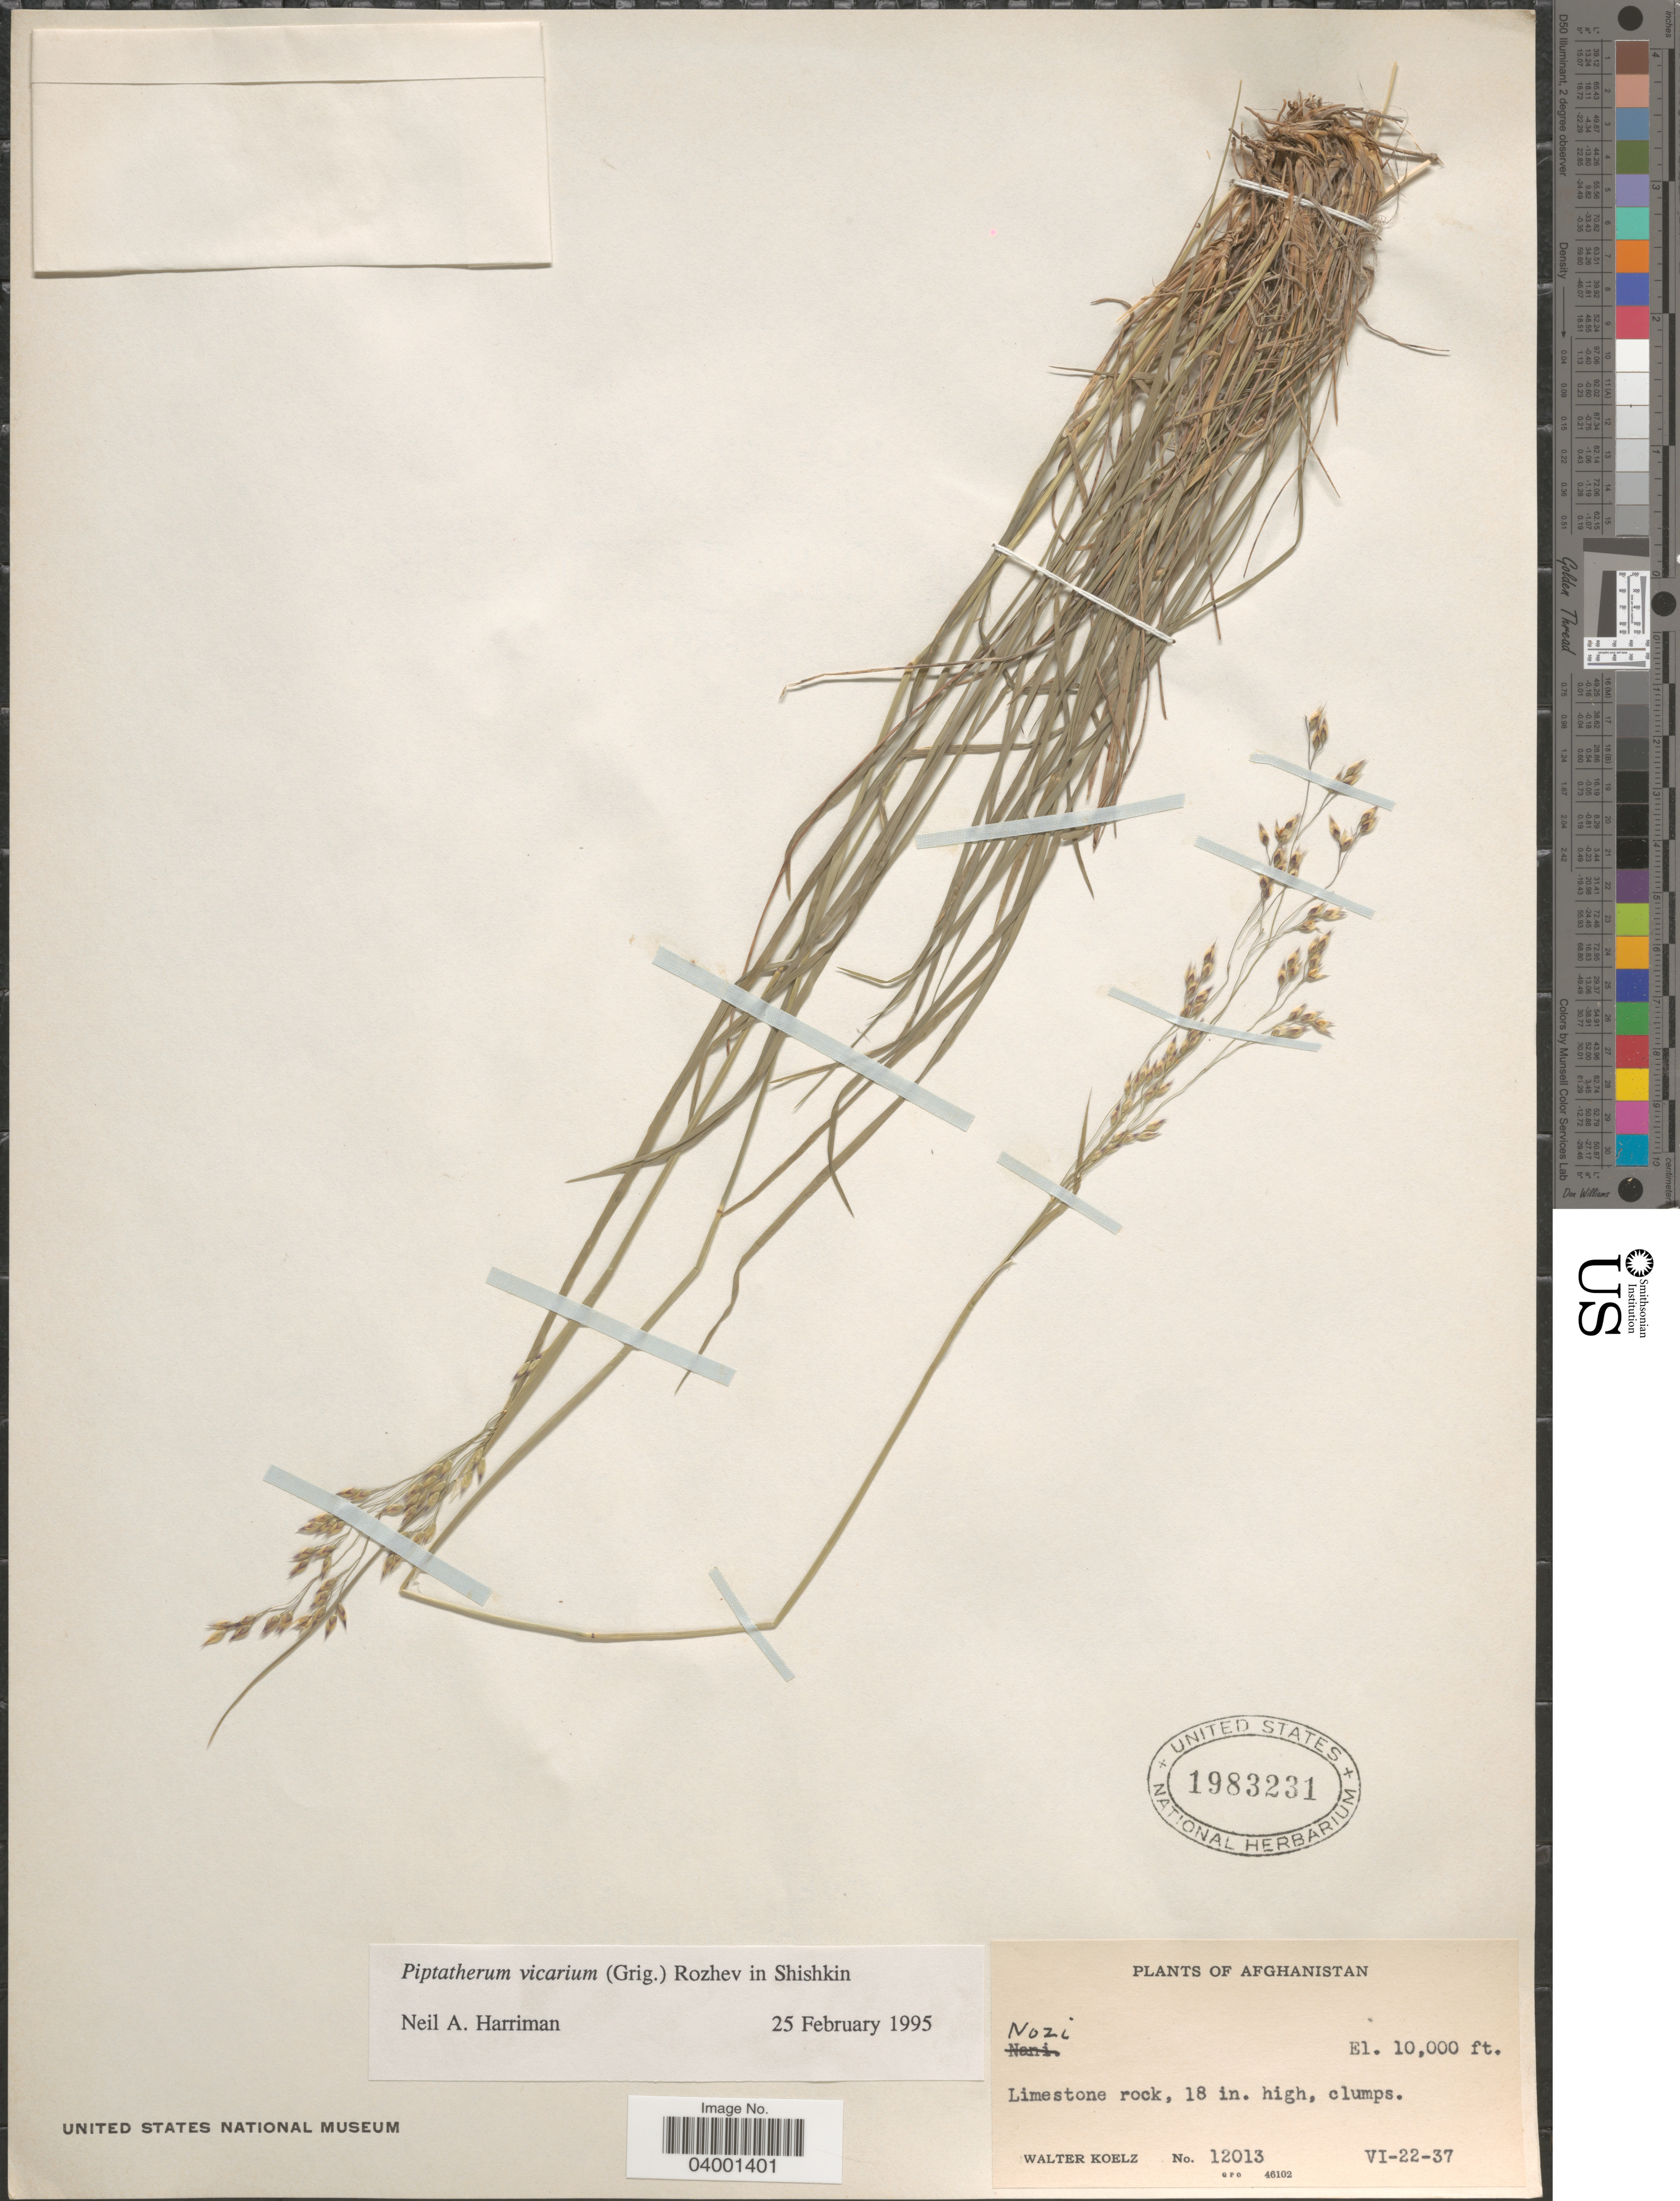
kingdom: Plantae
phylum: Tracheophyta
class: Liliopsida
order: Poales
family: Poaceae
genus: Piptatherum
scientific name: Piptatherum vicarium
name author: (Grig.) Roshev. ex Nikitina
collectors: W. N. Koelz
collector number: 12013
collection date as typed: Transcribed d/m/y: 22/6/37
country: Afghanistan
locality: Nozi.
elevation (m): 3048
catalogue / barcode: US 1983231